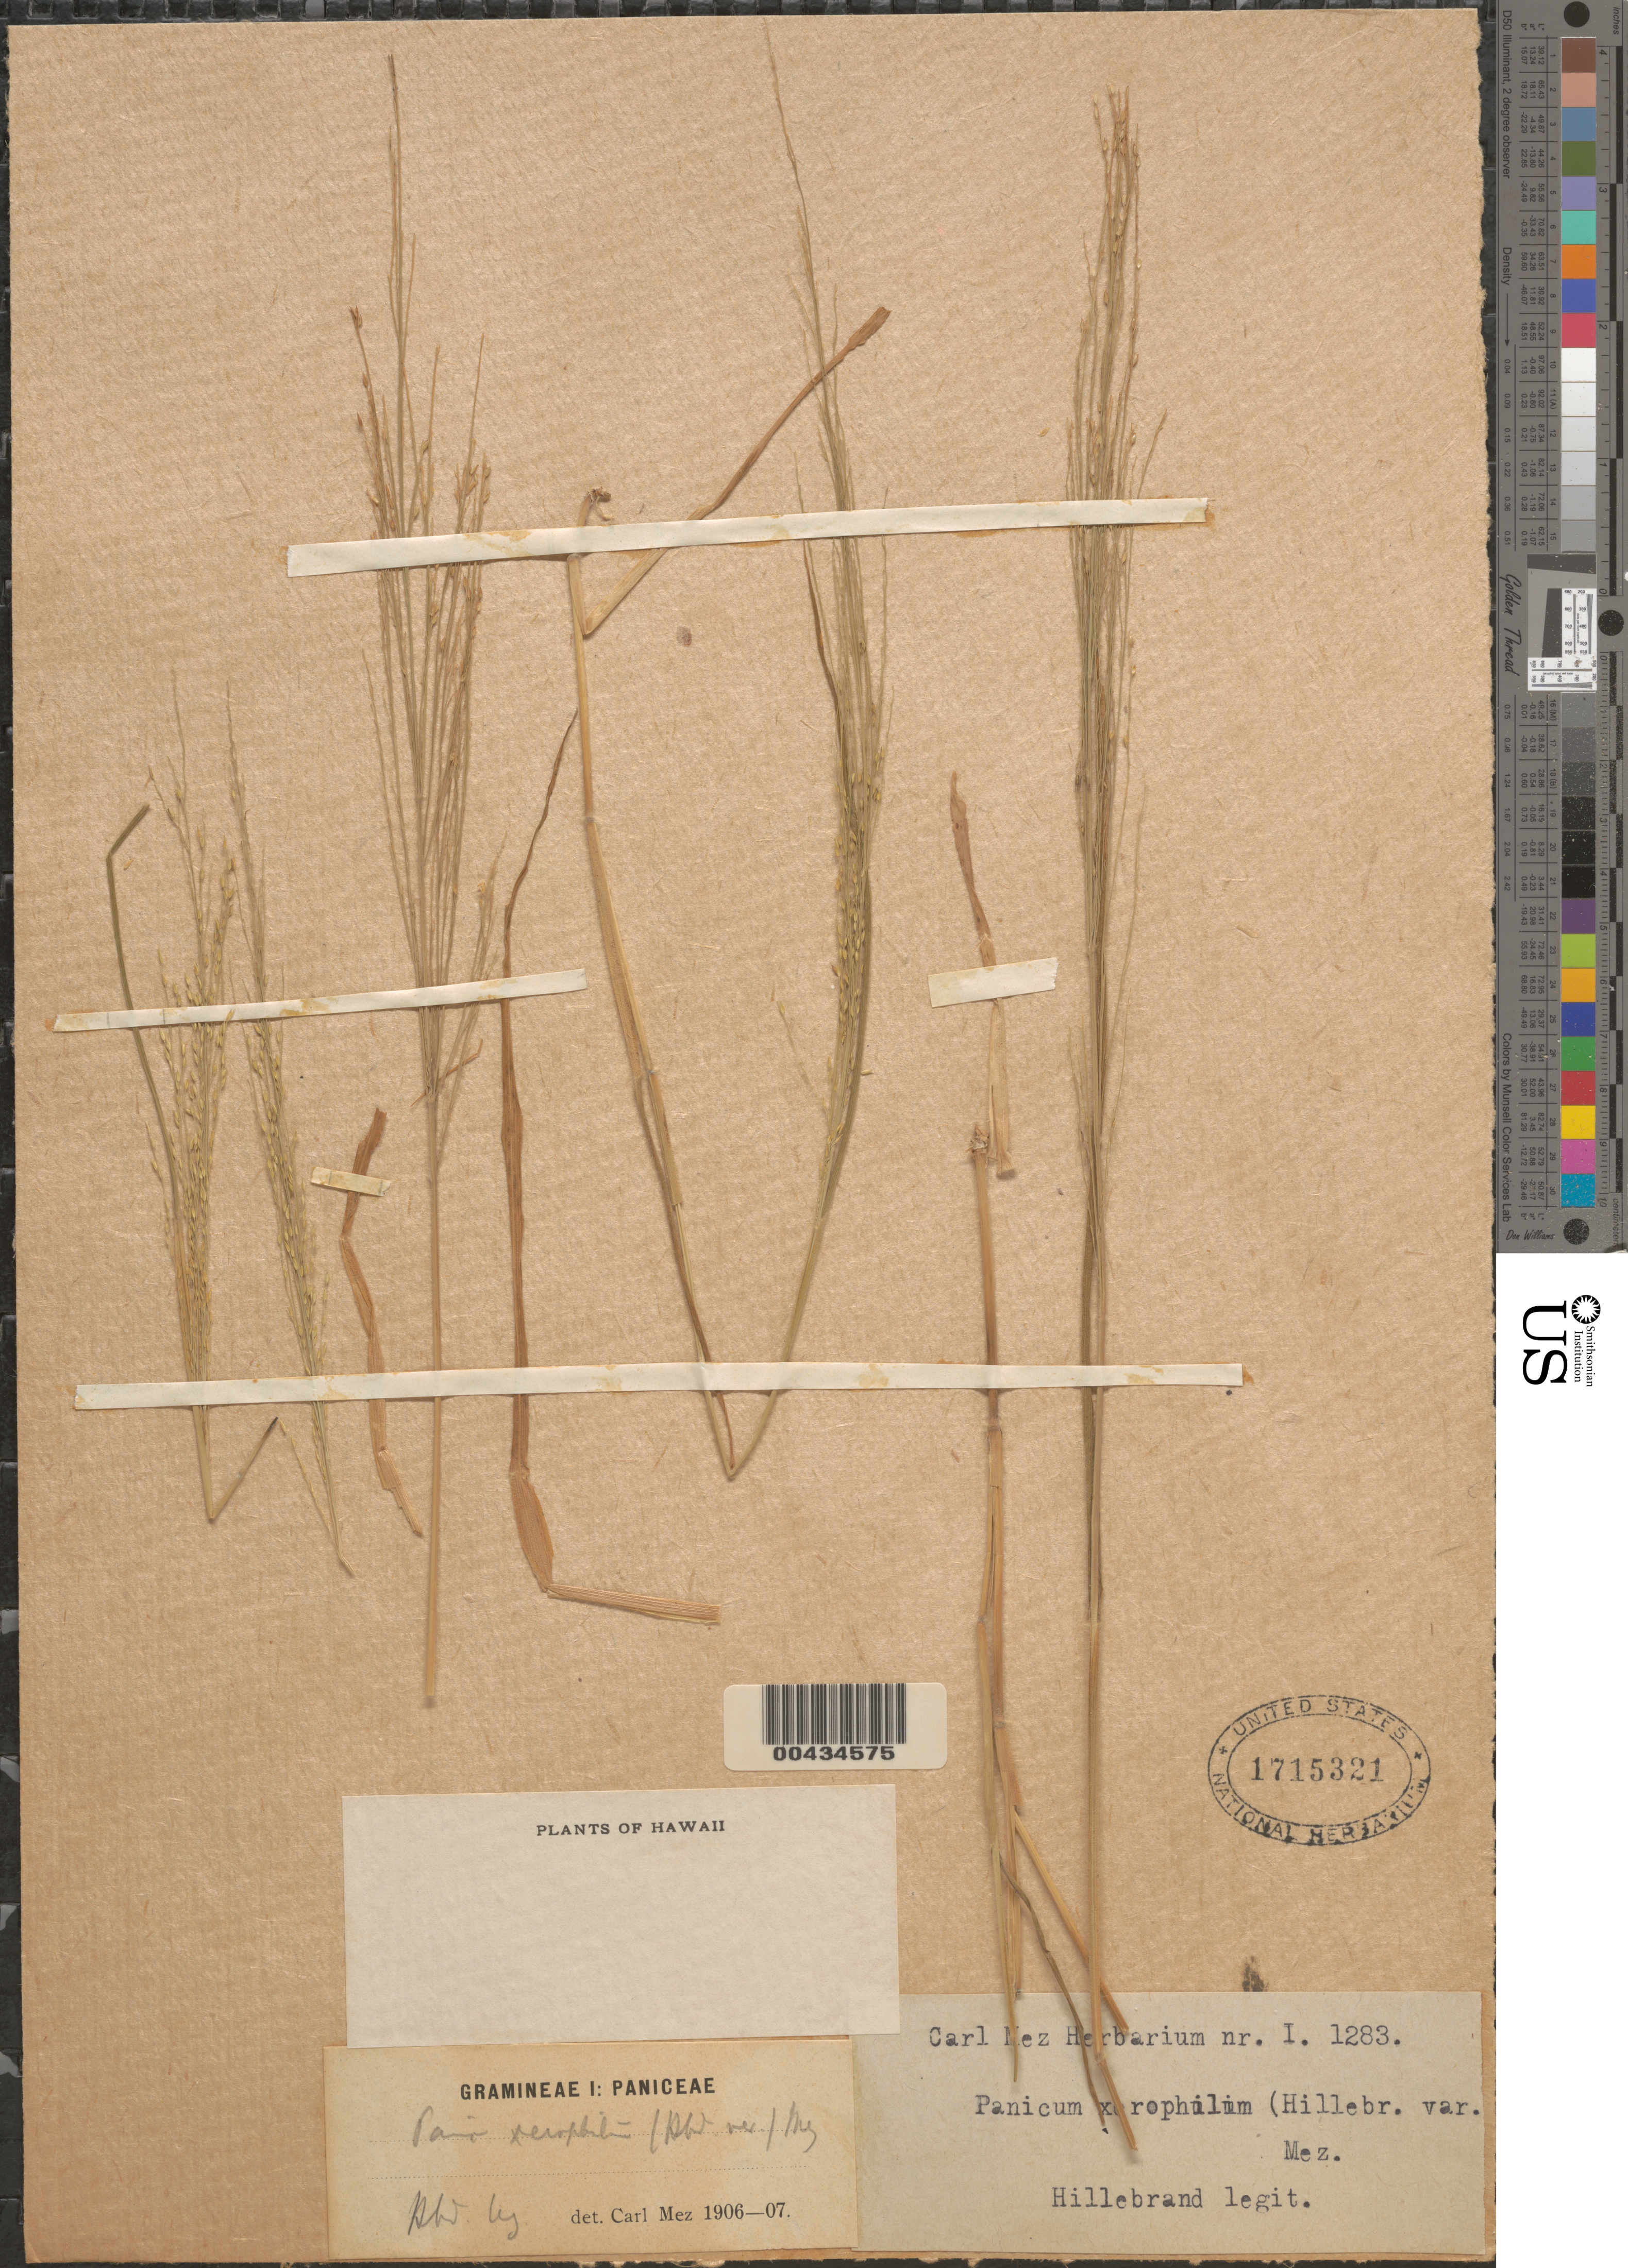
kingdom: Plantae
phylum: Tracheophyta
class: Liliopsida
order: Poales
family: Poaceae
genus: Panicum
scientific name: Panicum xerophilum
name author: (Hillebr.) Hitchc.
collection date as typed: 1900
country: United States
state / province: Hawaii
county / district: Hawaii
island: Hawaii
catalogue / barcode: US 1715321